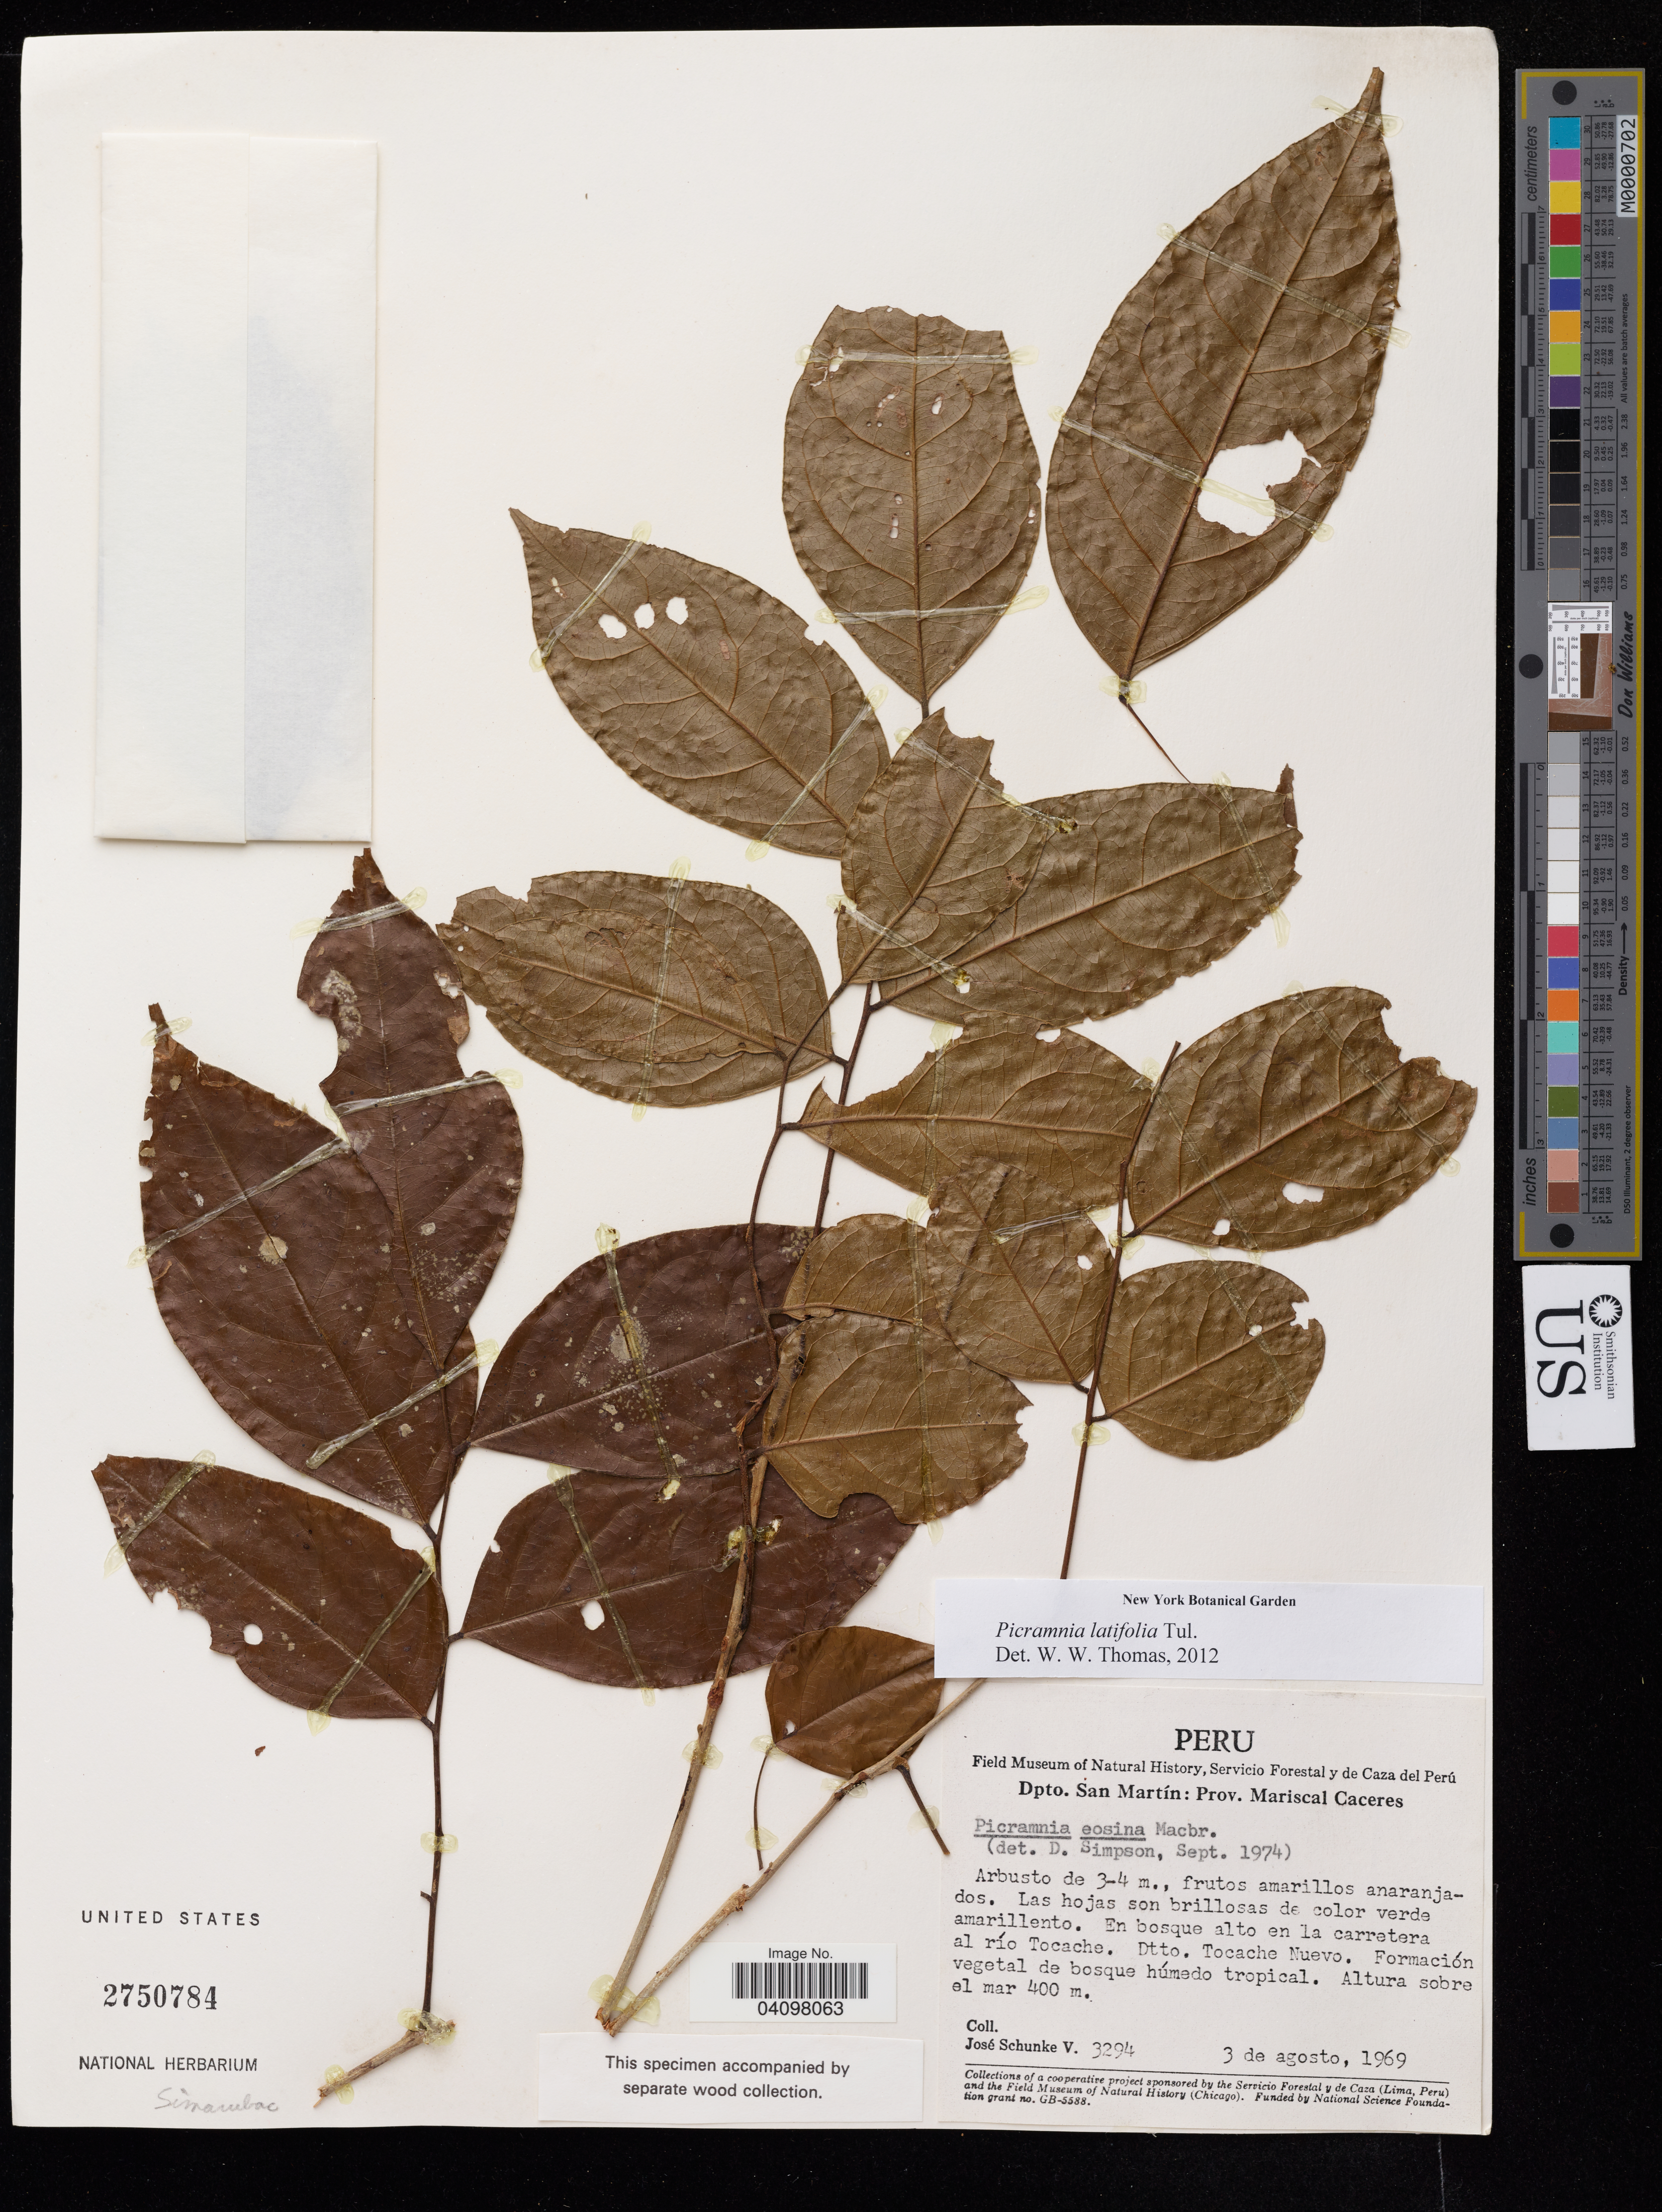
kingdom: Plantae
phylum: Tracheophyta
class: Magnoliopsida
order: Picramniales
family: Picramniaceae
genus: Picramnia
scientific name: Picramnia latifolia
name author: Tul.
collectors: J. Schunke Vigo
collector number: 3294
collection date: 1969-08-03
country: Peru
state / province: San Martin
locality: Prov. Mariscal Caceres. Dtto. Tocache Nuevo.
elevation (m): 400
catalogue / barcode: US 2750781